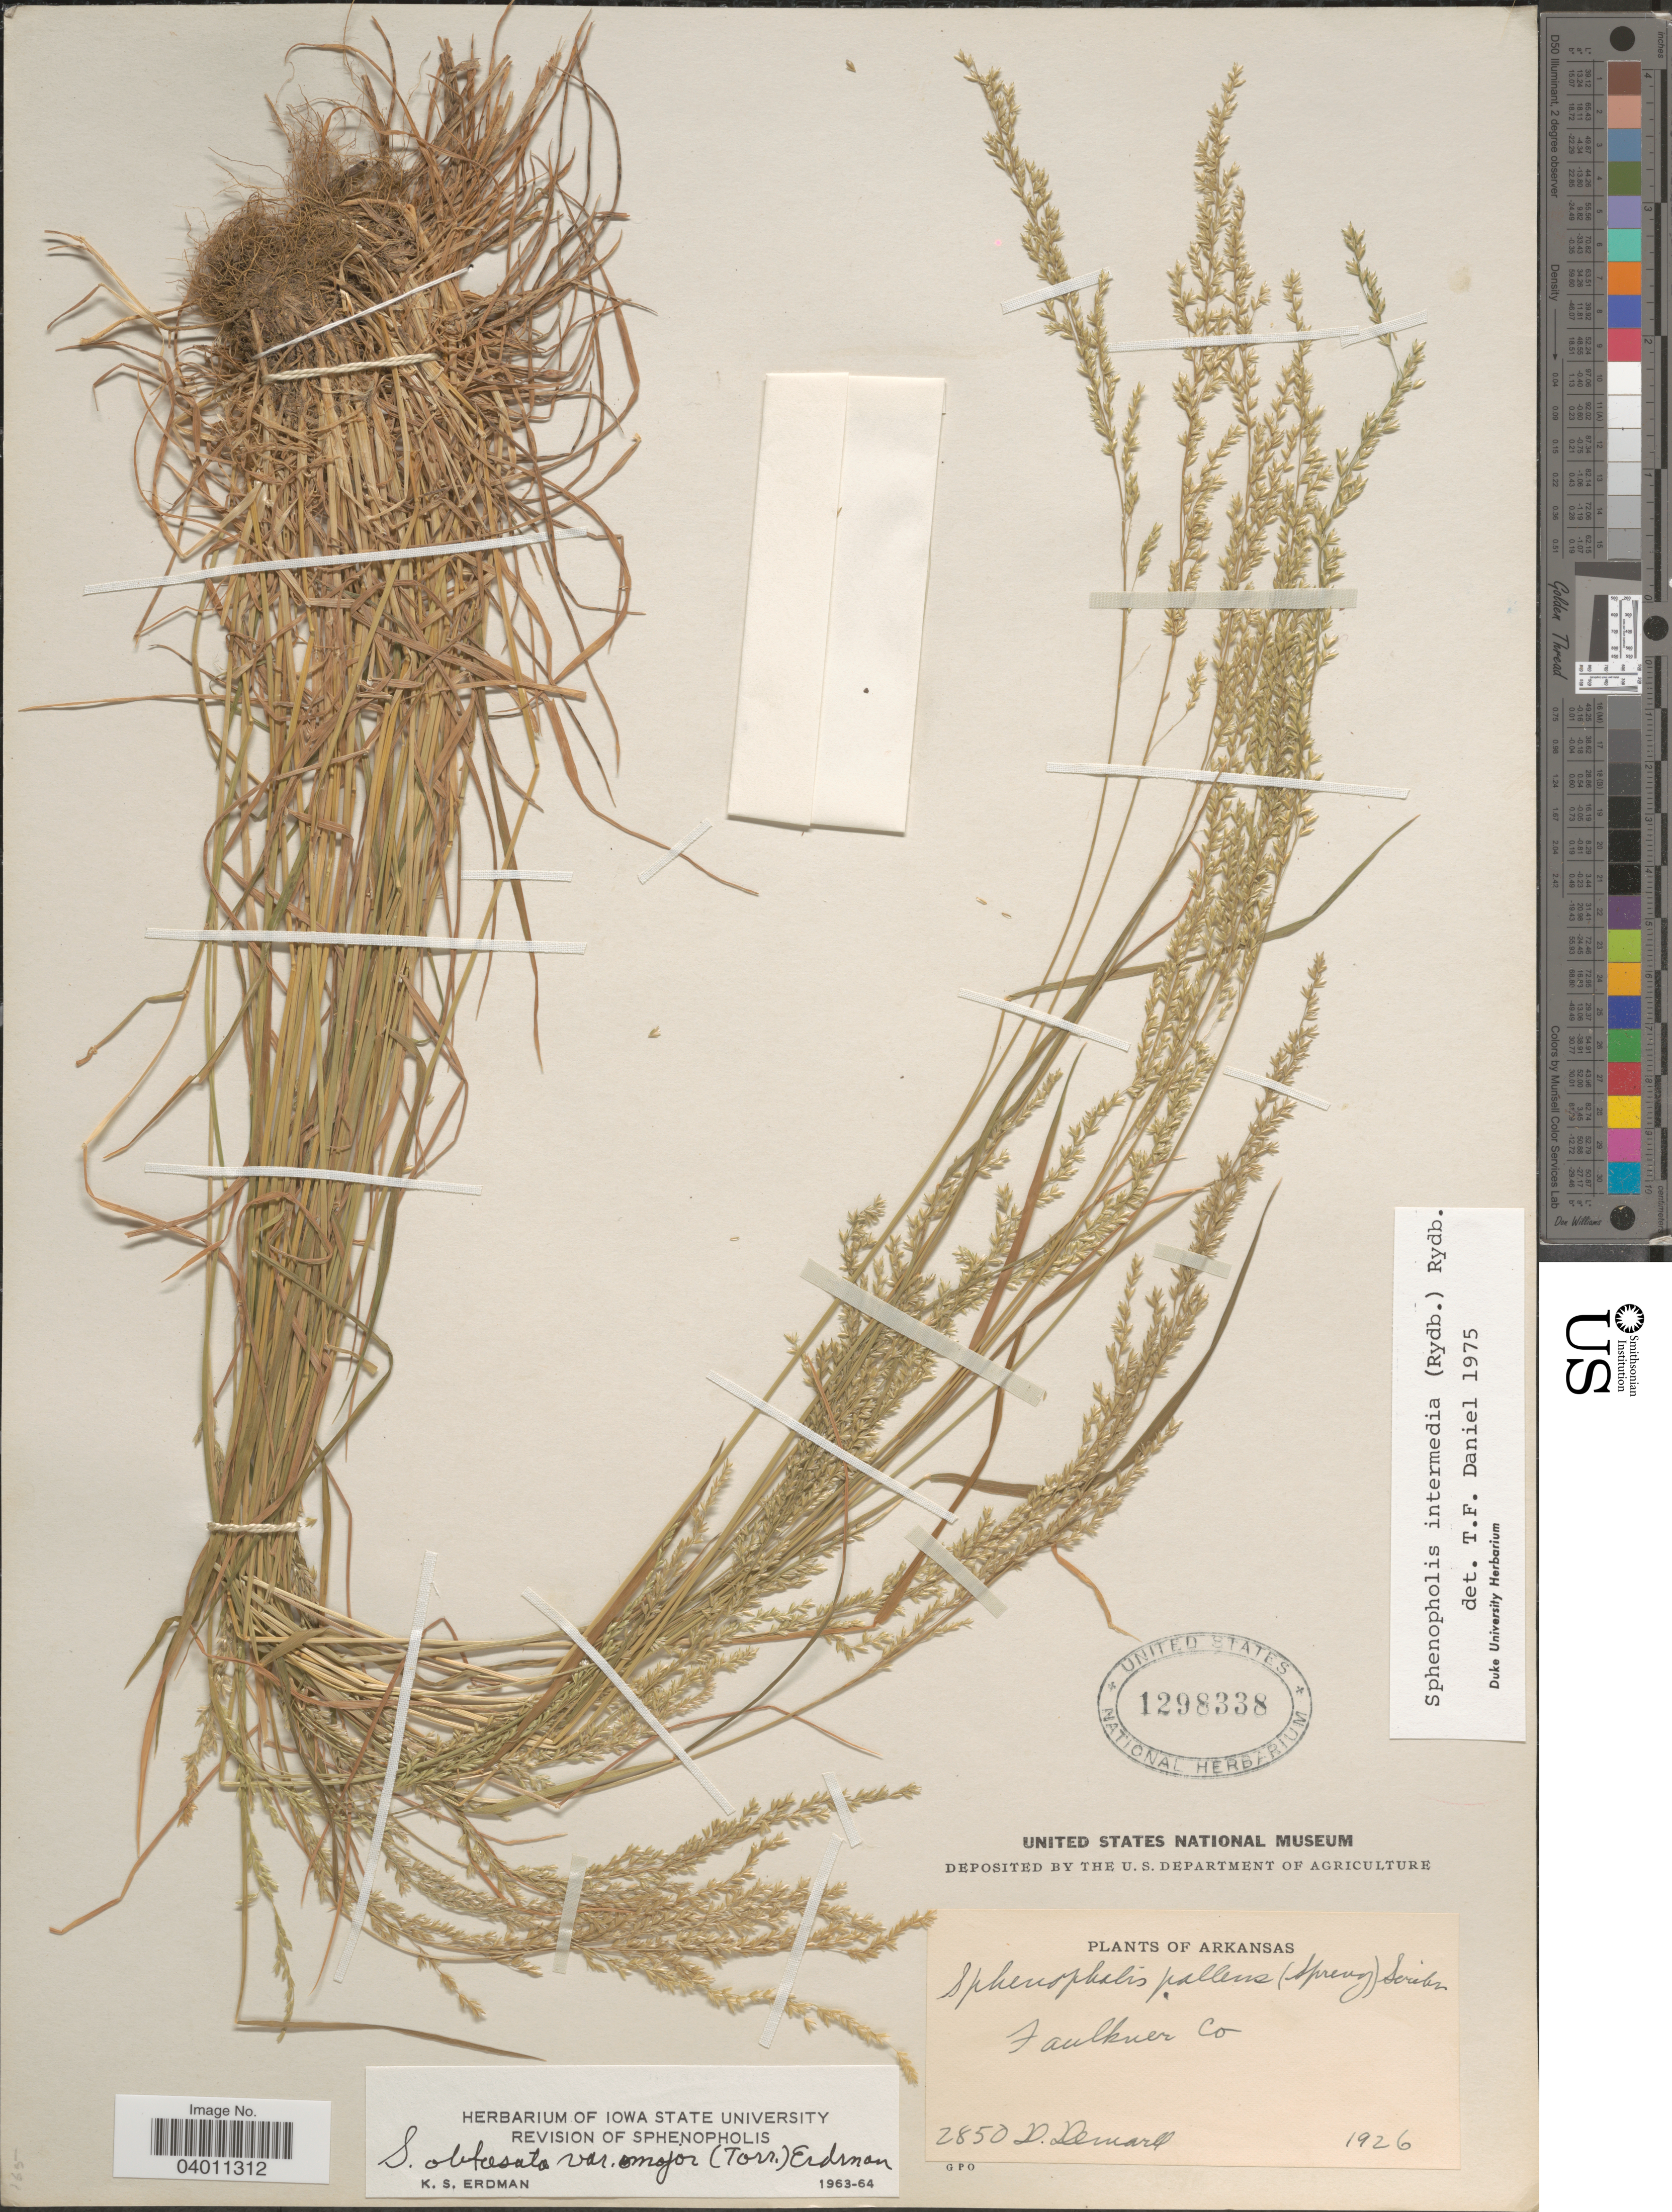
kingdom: Plantae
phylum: Tracheophyta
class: Liliopsida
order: Poales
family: Poaceae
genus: Sphenopholis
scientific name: Sphenopholis intermedia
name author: (Rydb.) Rydb.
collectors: D. Demaree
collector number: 2850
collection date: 1926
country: United States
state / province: Arkansas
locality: Faulkner Co.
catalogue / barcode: US 1298338